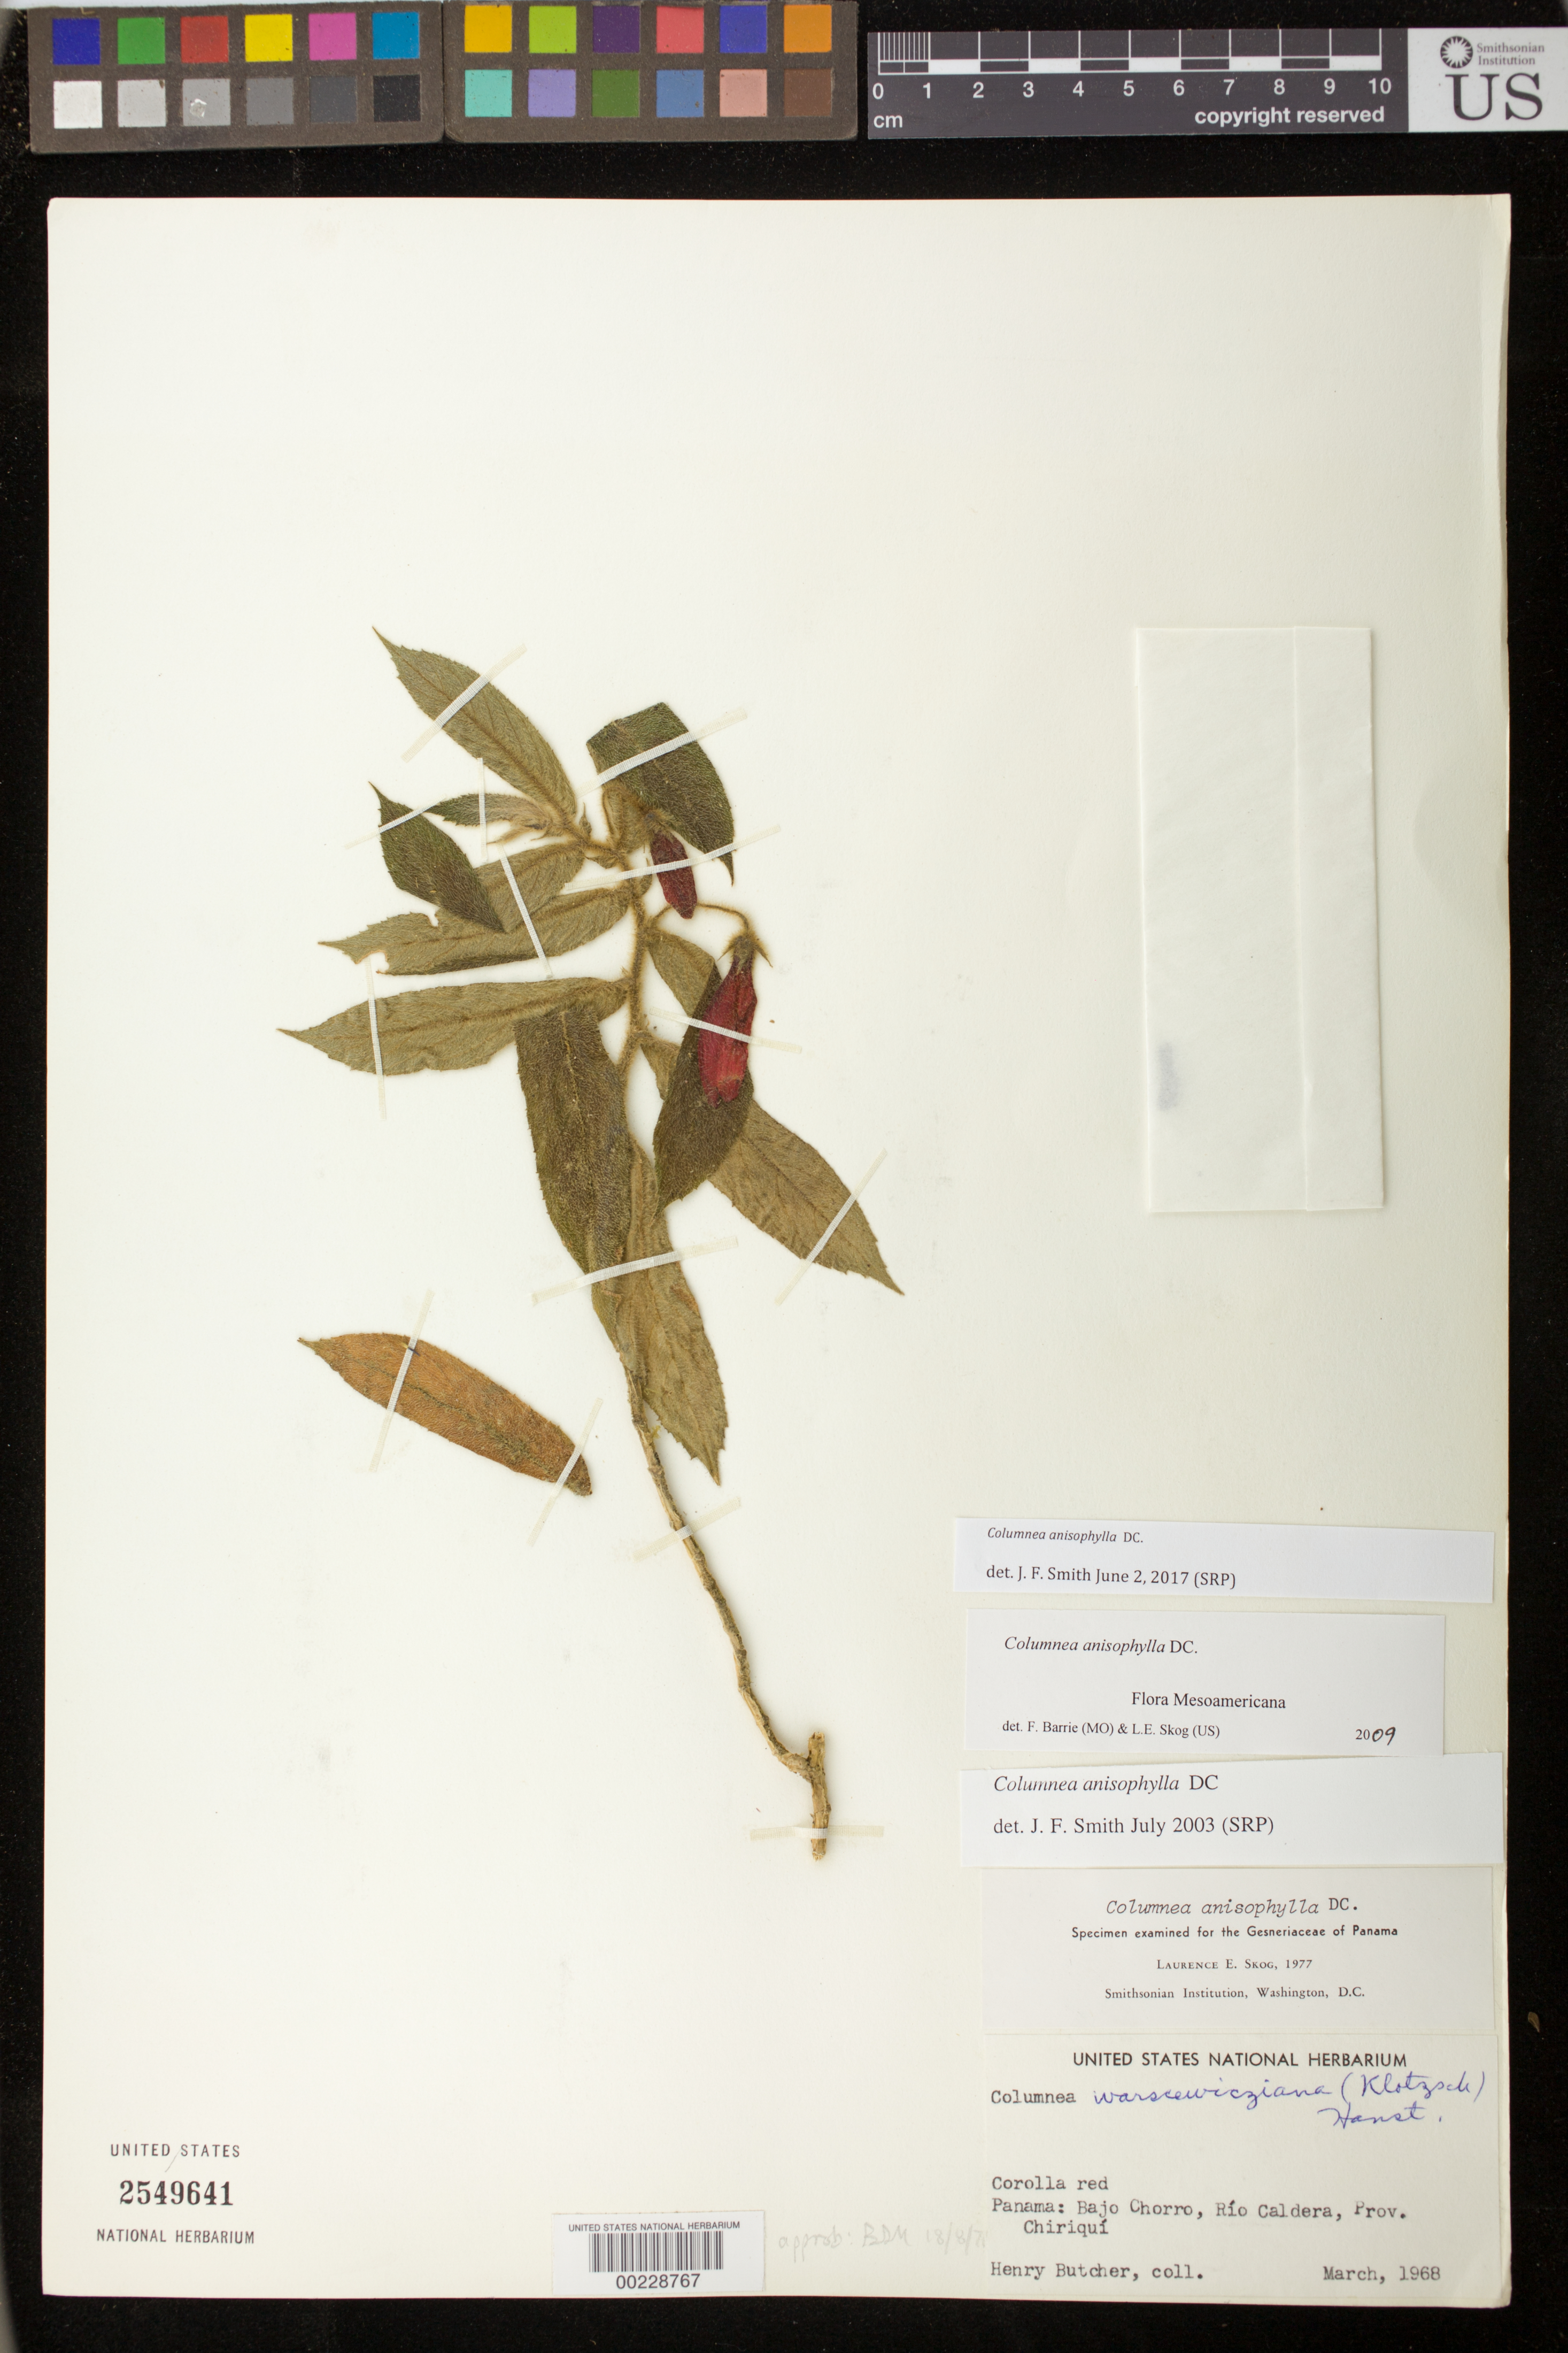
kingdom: Plantae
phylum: Tracheophyta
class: Magnoliopsida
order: Lamiales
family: Gesneriaceae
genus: Columnea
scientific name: Columnea anisophylla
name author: DC.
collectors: H. Butcher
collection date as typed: Mar 1968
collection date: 1968-03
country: Panama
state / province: Chiriquí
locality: Bajo Chorro, Rio Caldera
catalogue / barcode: US 2549641